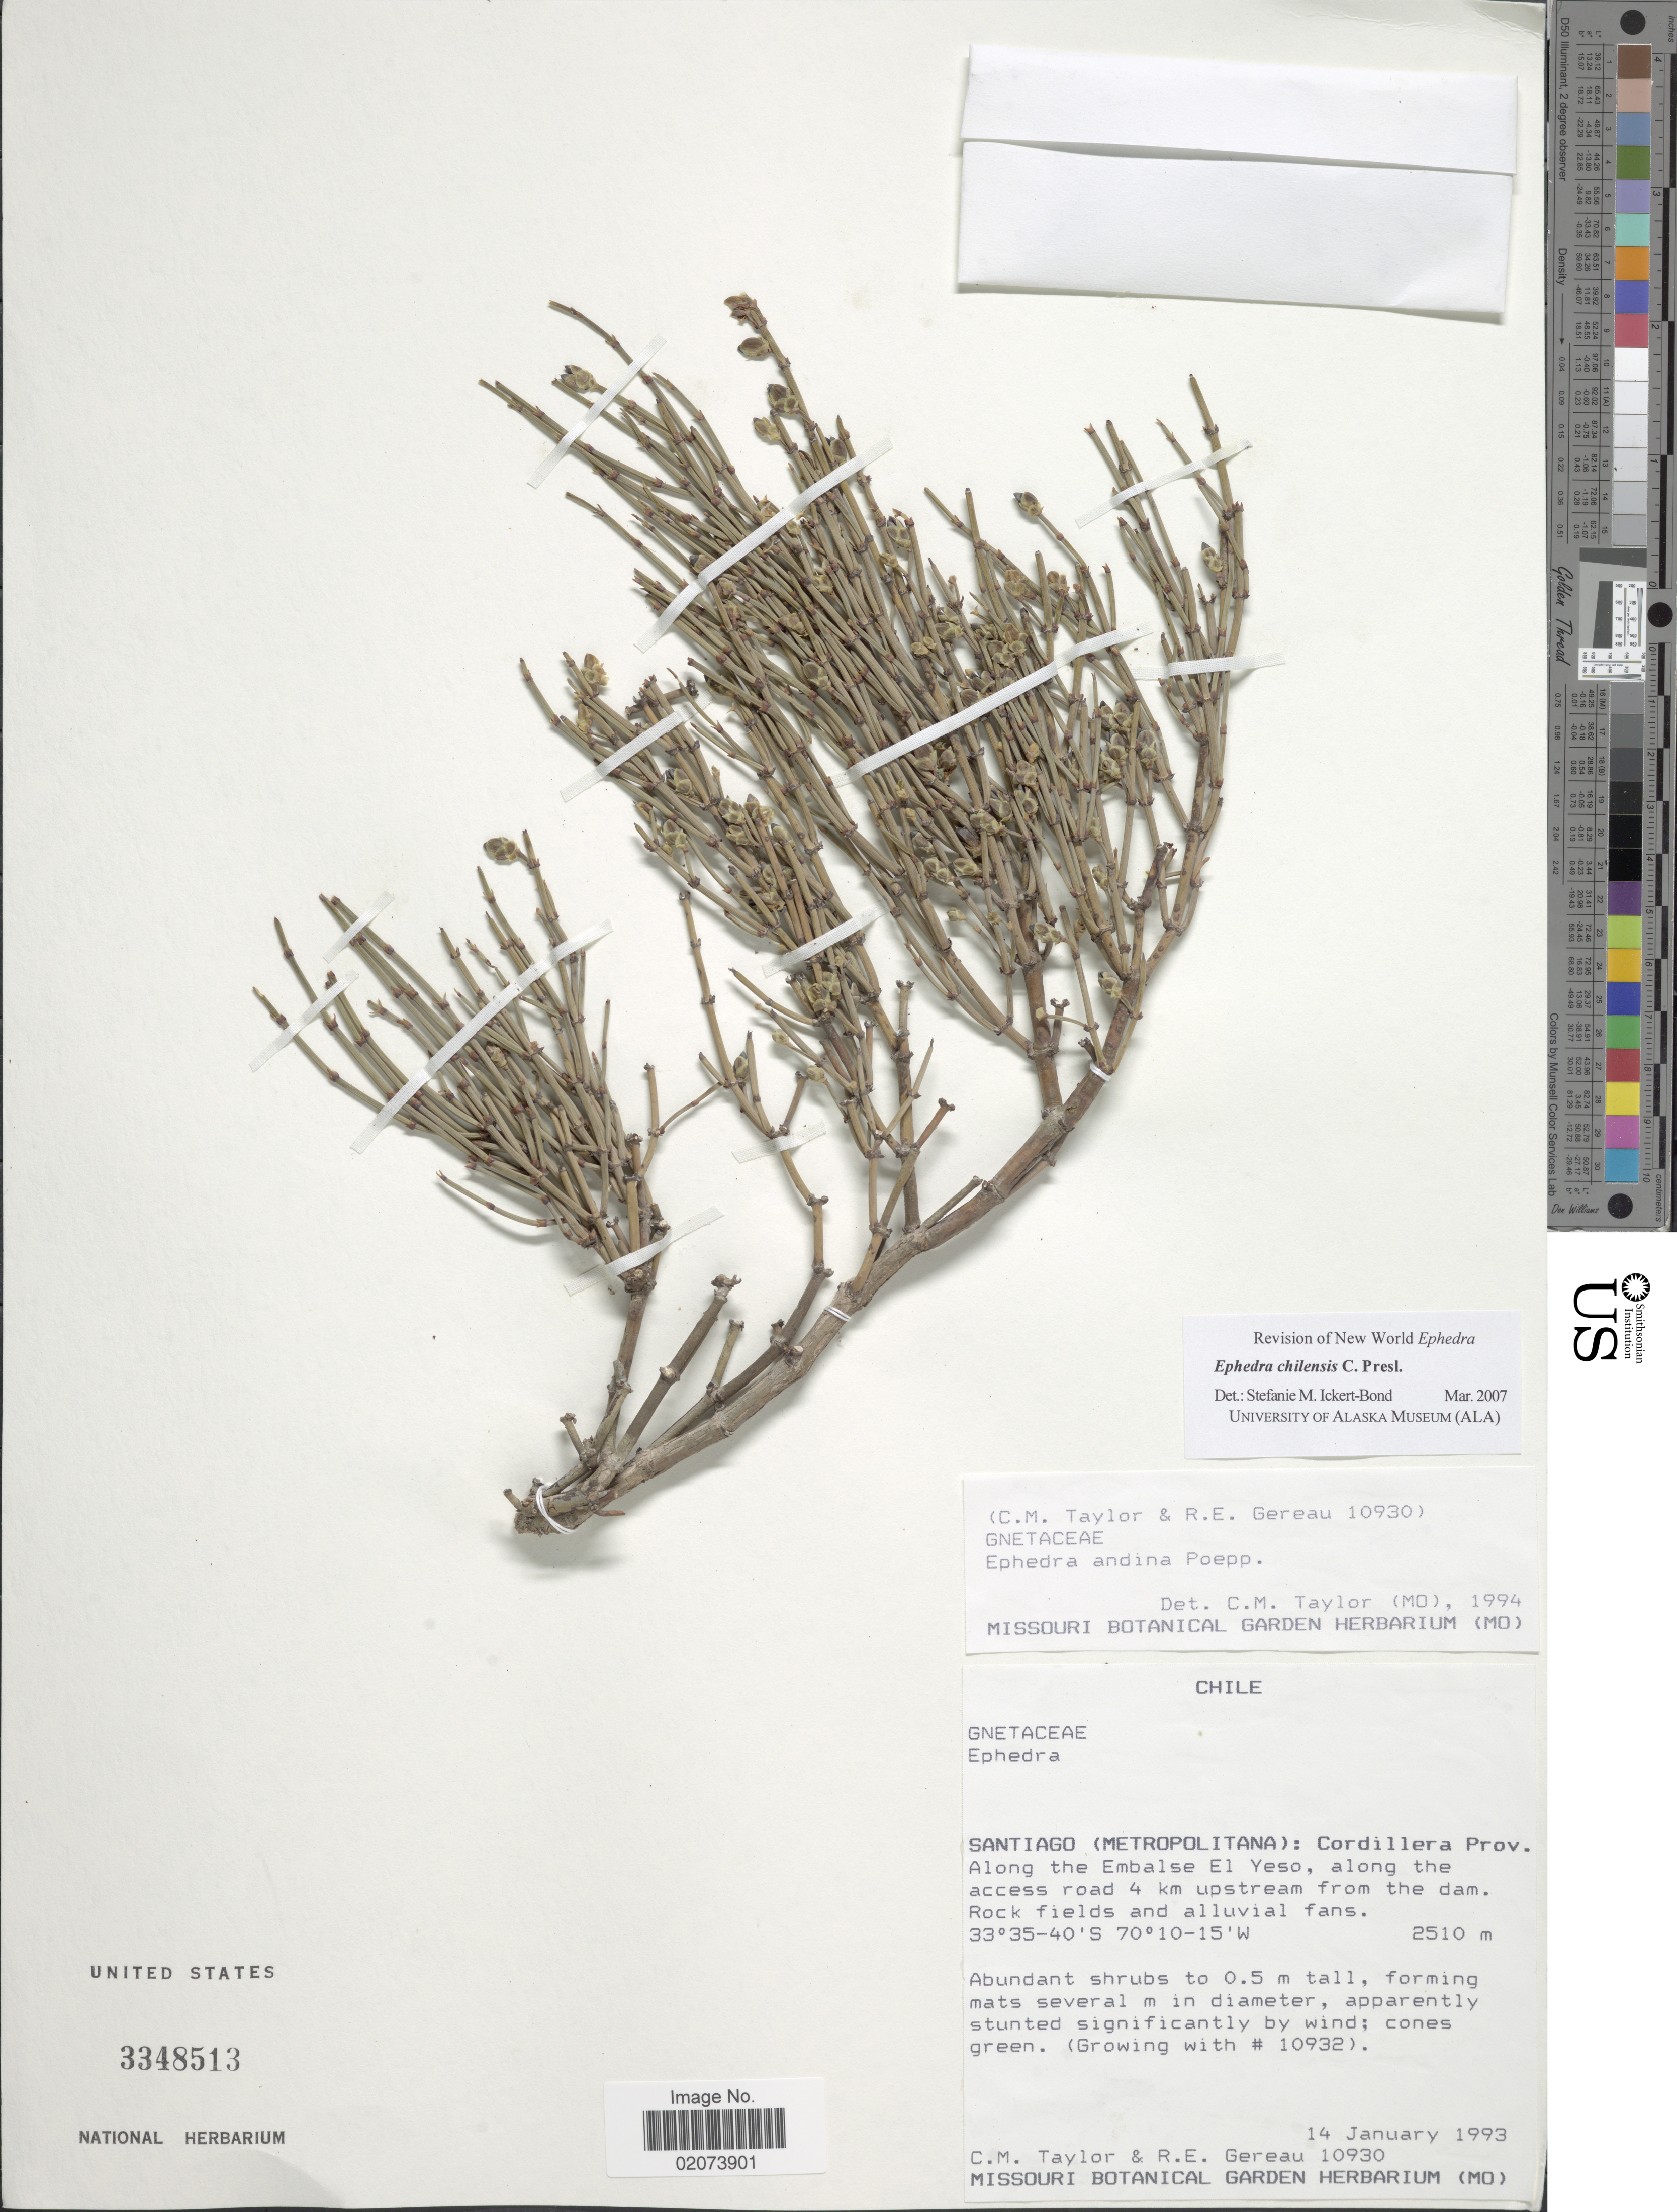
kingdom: Plantae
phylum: Tracheophyta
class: Gnetopsida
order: Ephedrales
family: Ephedraceae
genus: Ephedra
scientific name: Ephedra chilensis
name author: C. Presl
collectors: C. M. Taylor & R. Gereau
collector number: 10930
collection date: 1993-01-14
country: Chile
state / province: Región Metropolitana (RM)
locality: Santiago (Metropolitana), Cordillera Prov., along the Embalse El Yeso, along the access road 4 km upstram from the dam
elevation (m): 2510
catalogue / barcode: US 3348513